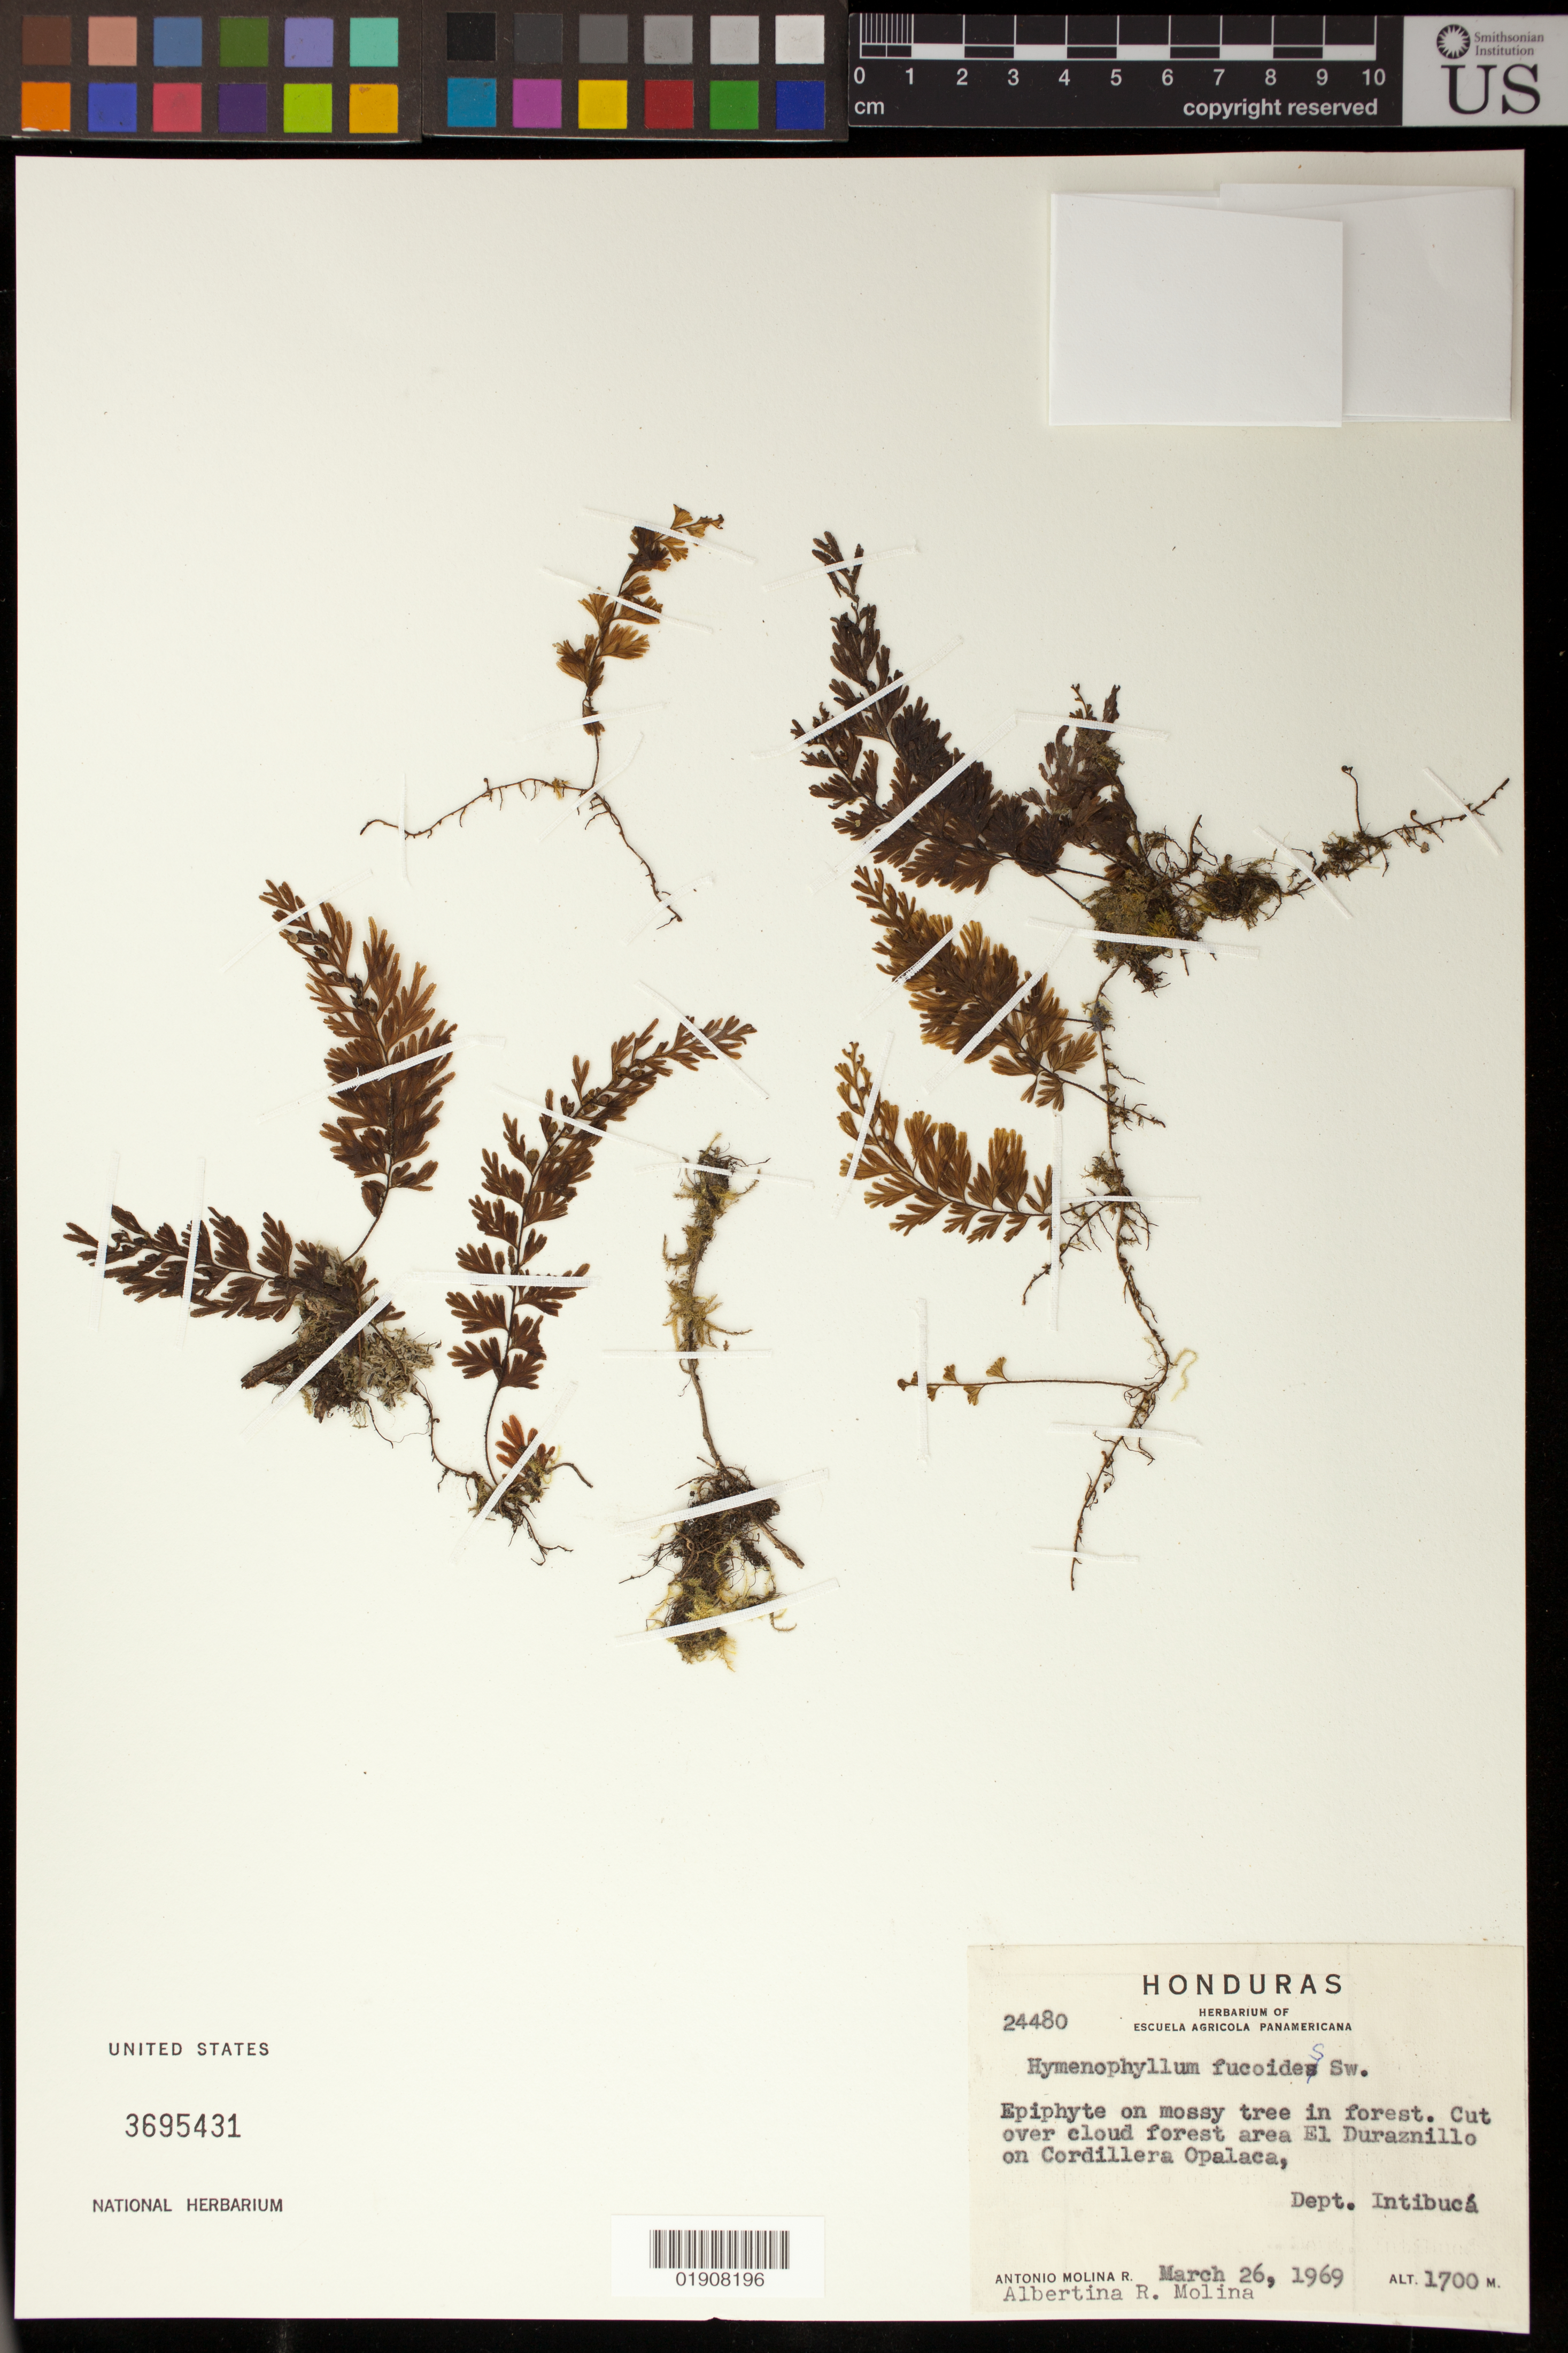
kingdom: Plantae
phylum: Tracheophyta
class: Polypodiopsida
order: Hymenophyllales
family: Hymenophyllaceae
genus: Hymenophyllum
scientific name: Hymenophyllum fucoides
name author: (Sw.) Sw.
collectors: A. Molina R. & A. R. Molina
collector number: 24480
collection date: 1969-03-26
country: Honduras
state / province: Intibuca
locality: Cut over cloud forest area El Duraznillo on Cordillera Opalaca, Dept. Intibucá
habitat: Cut over cloud forest area.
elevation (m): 1700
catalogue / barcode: US 3695431